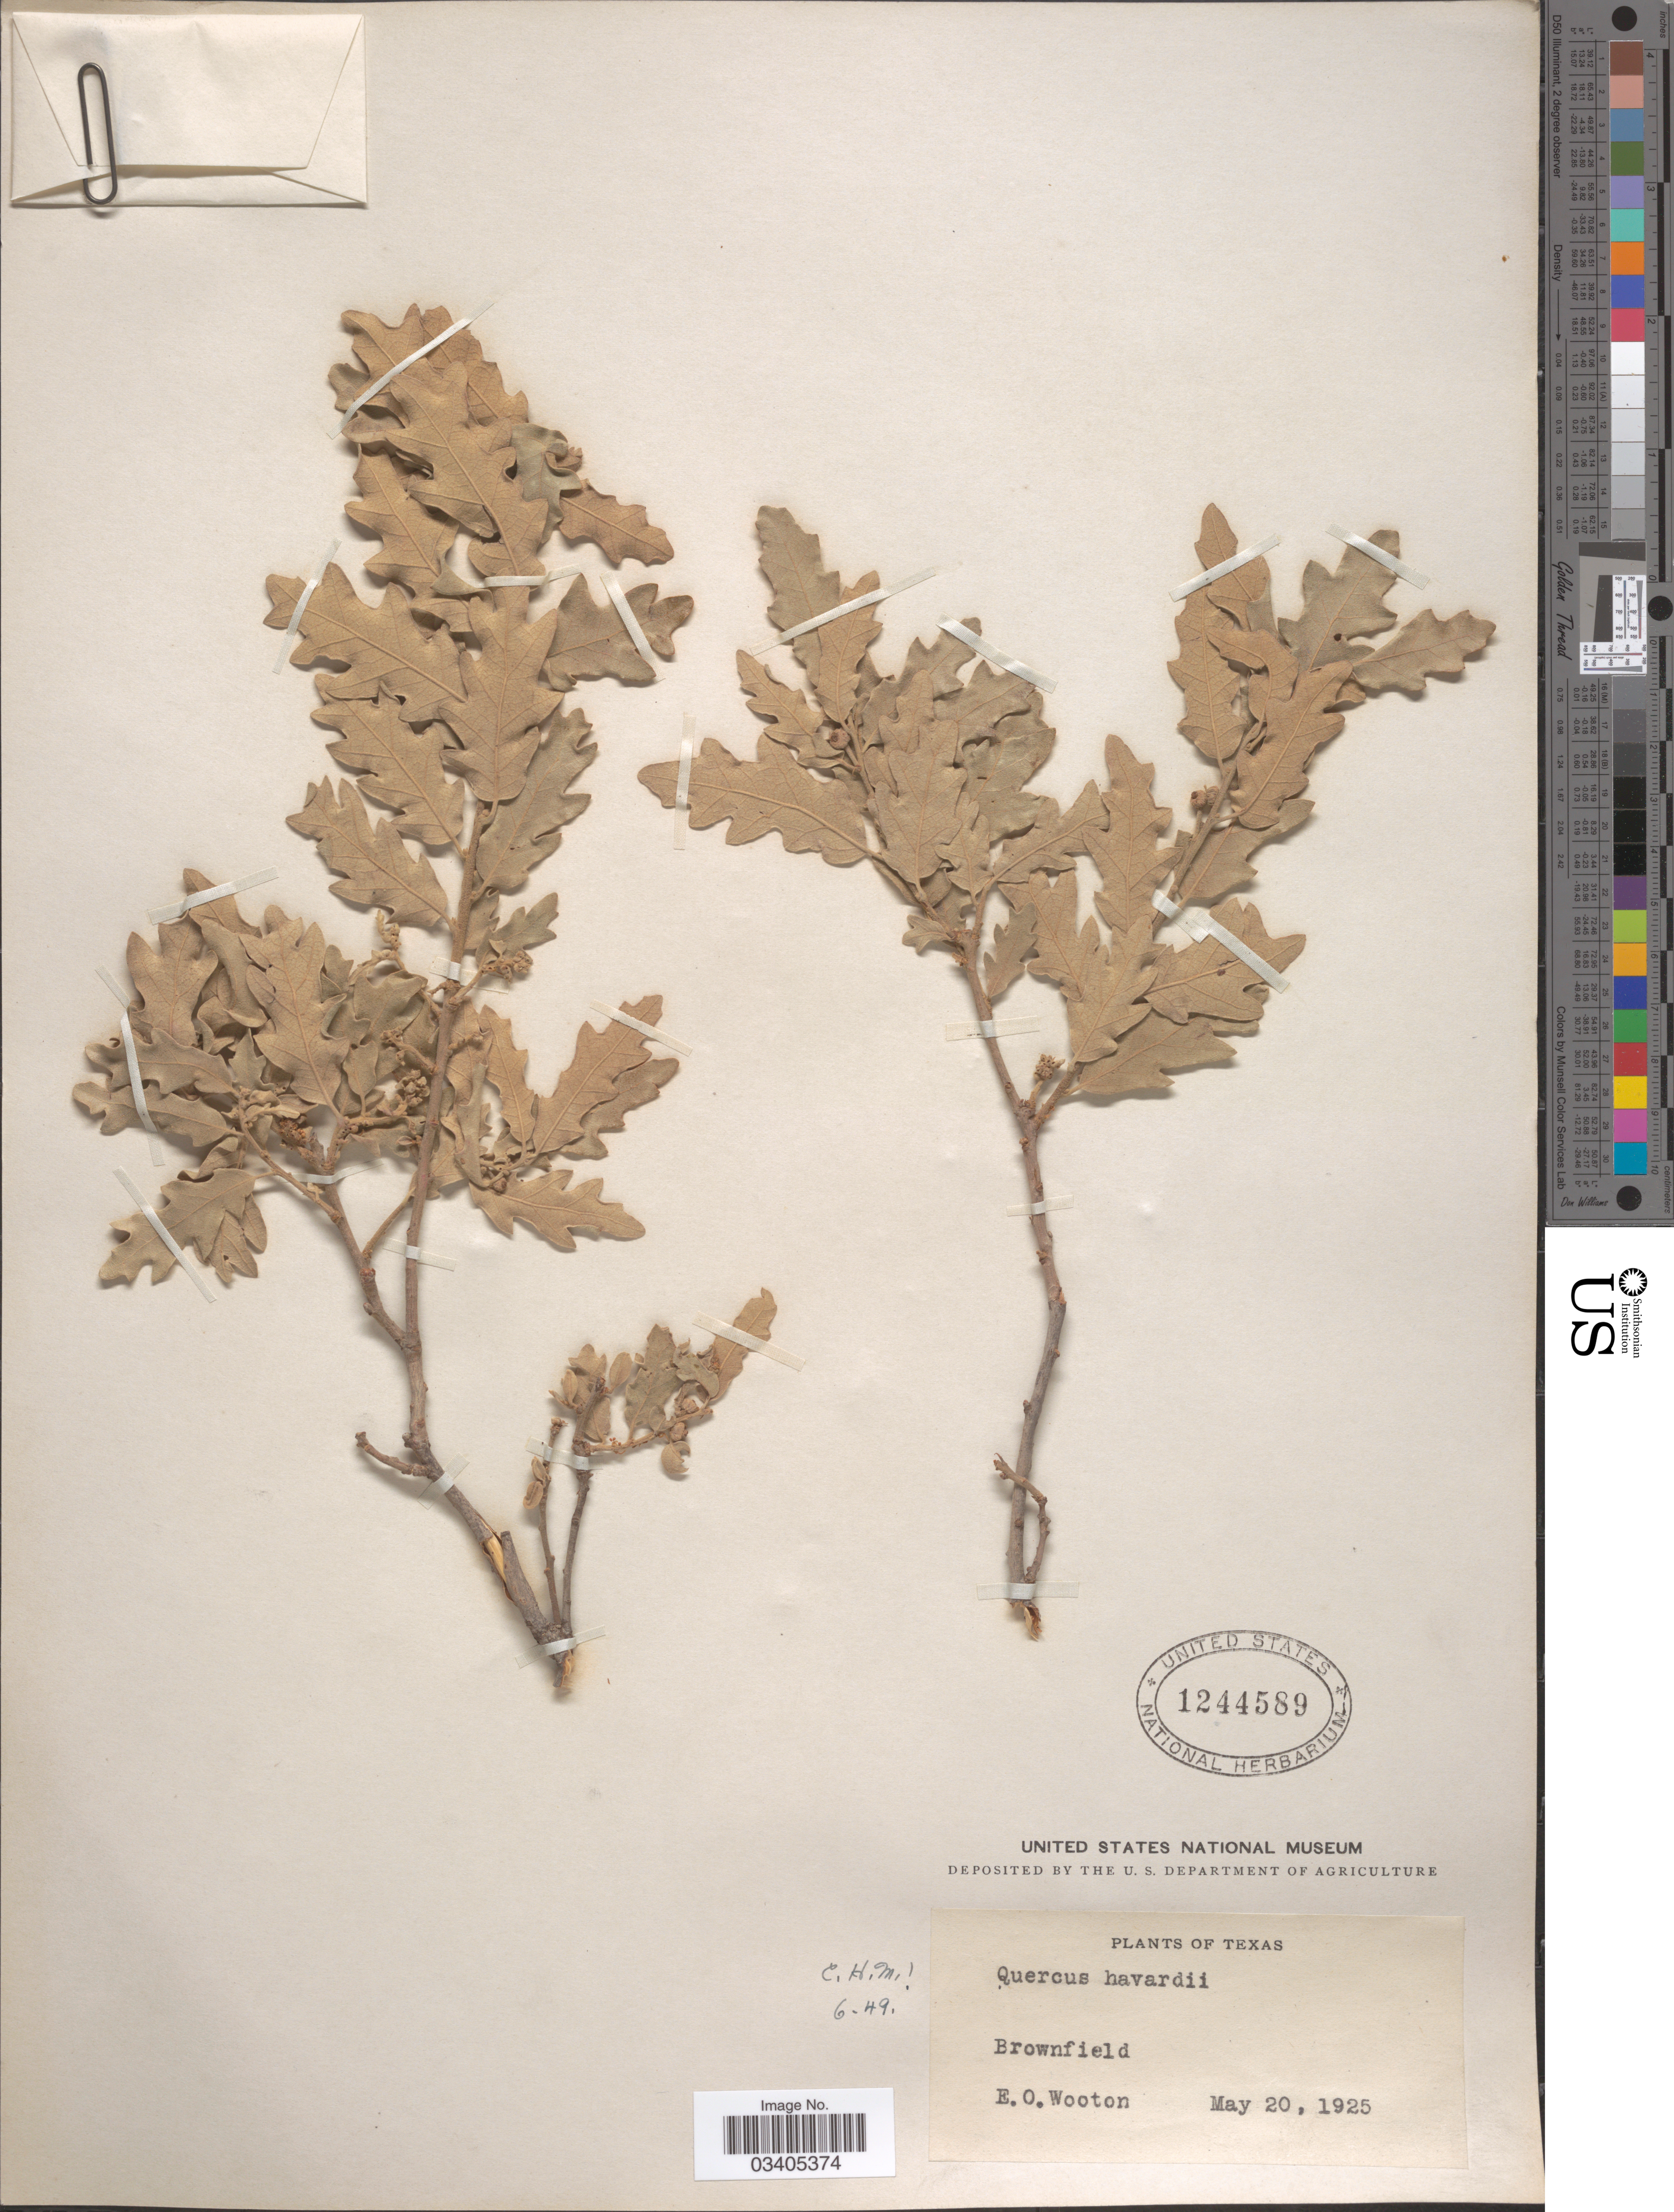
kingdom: Plantae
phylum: Tracheophyta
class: Magnoliopsida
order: Fagales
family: Fagaceae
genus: Quercus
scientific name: Quercus havardii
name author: Rydb.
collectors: E. O. Wooton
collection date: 1925-05-20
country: United States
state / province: Texas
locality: Brownfield.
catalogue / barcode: US 1244589